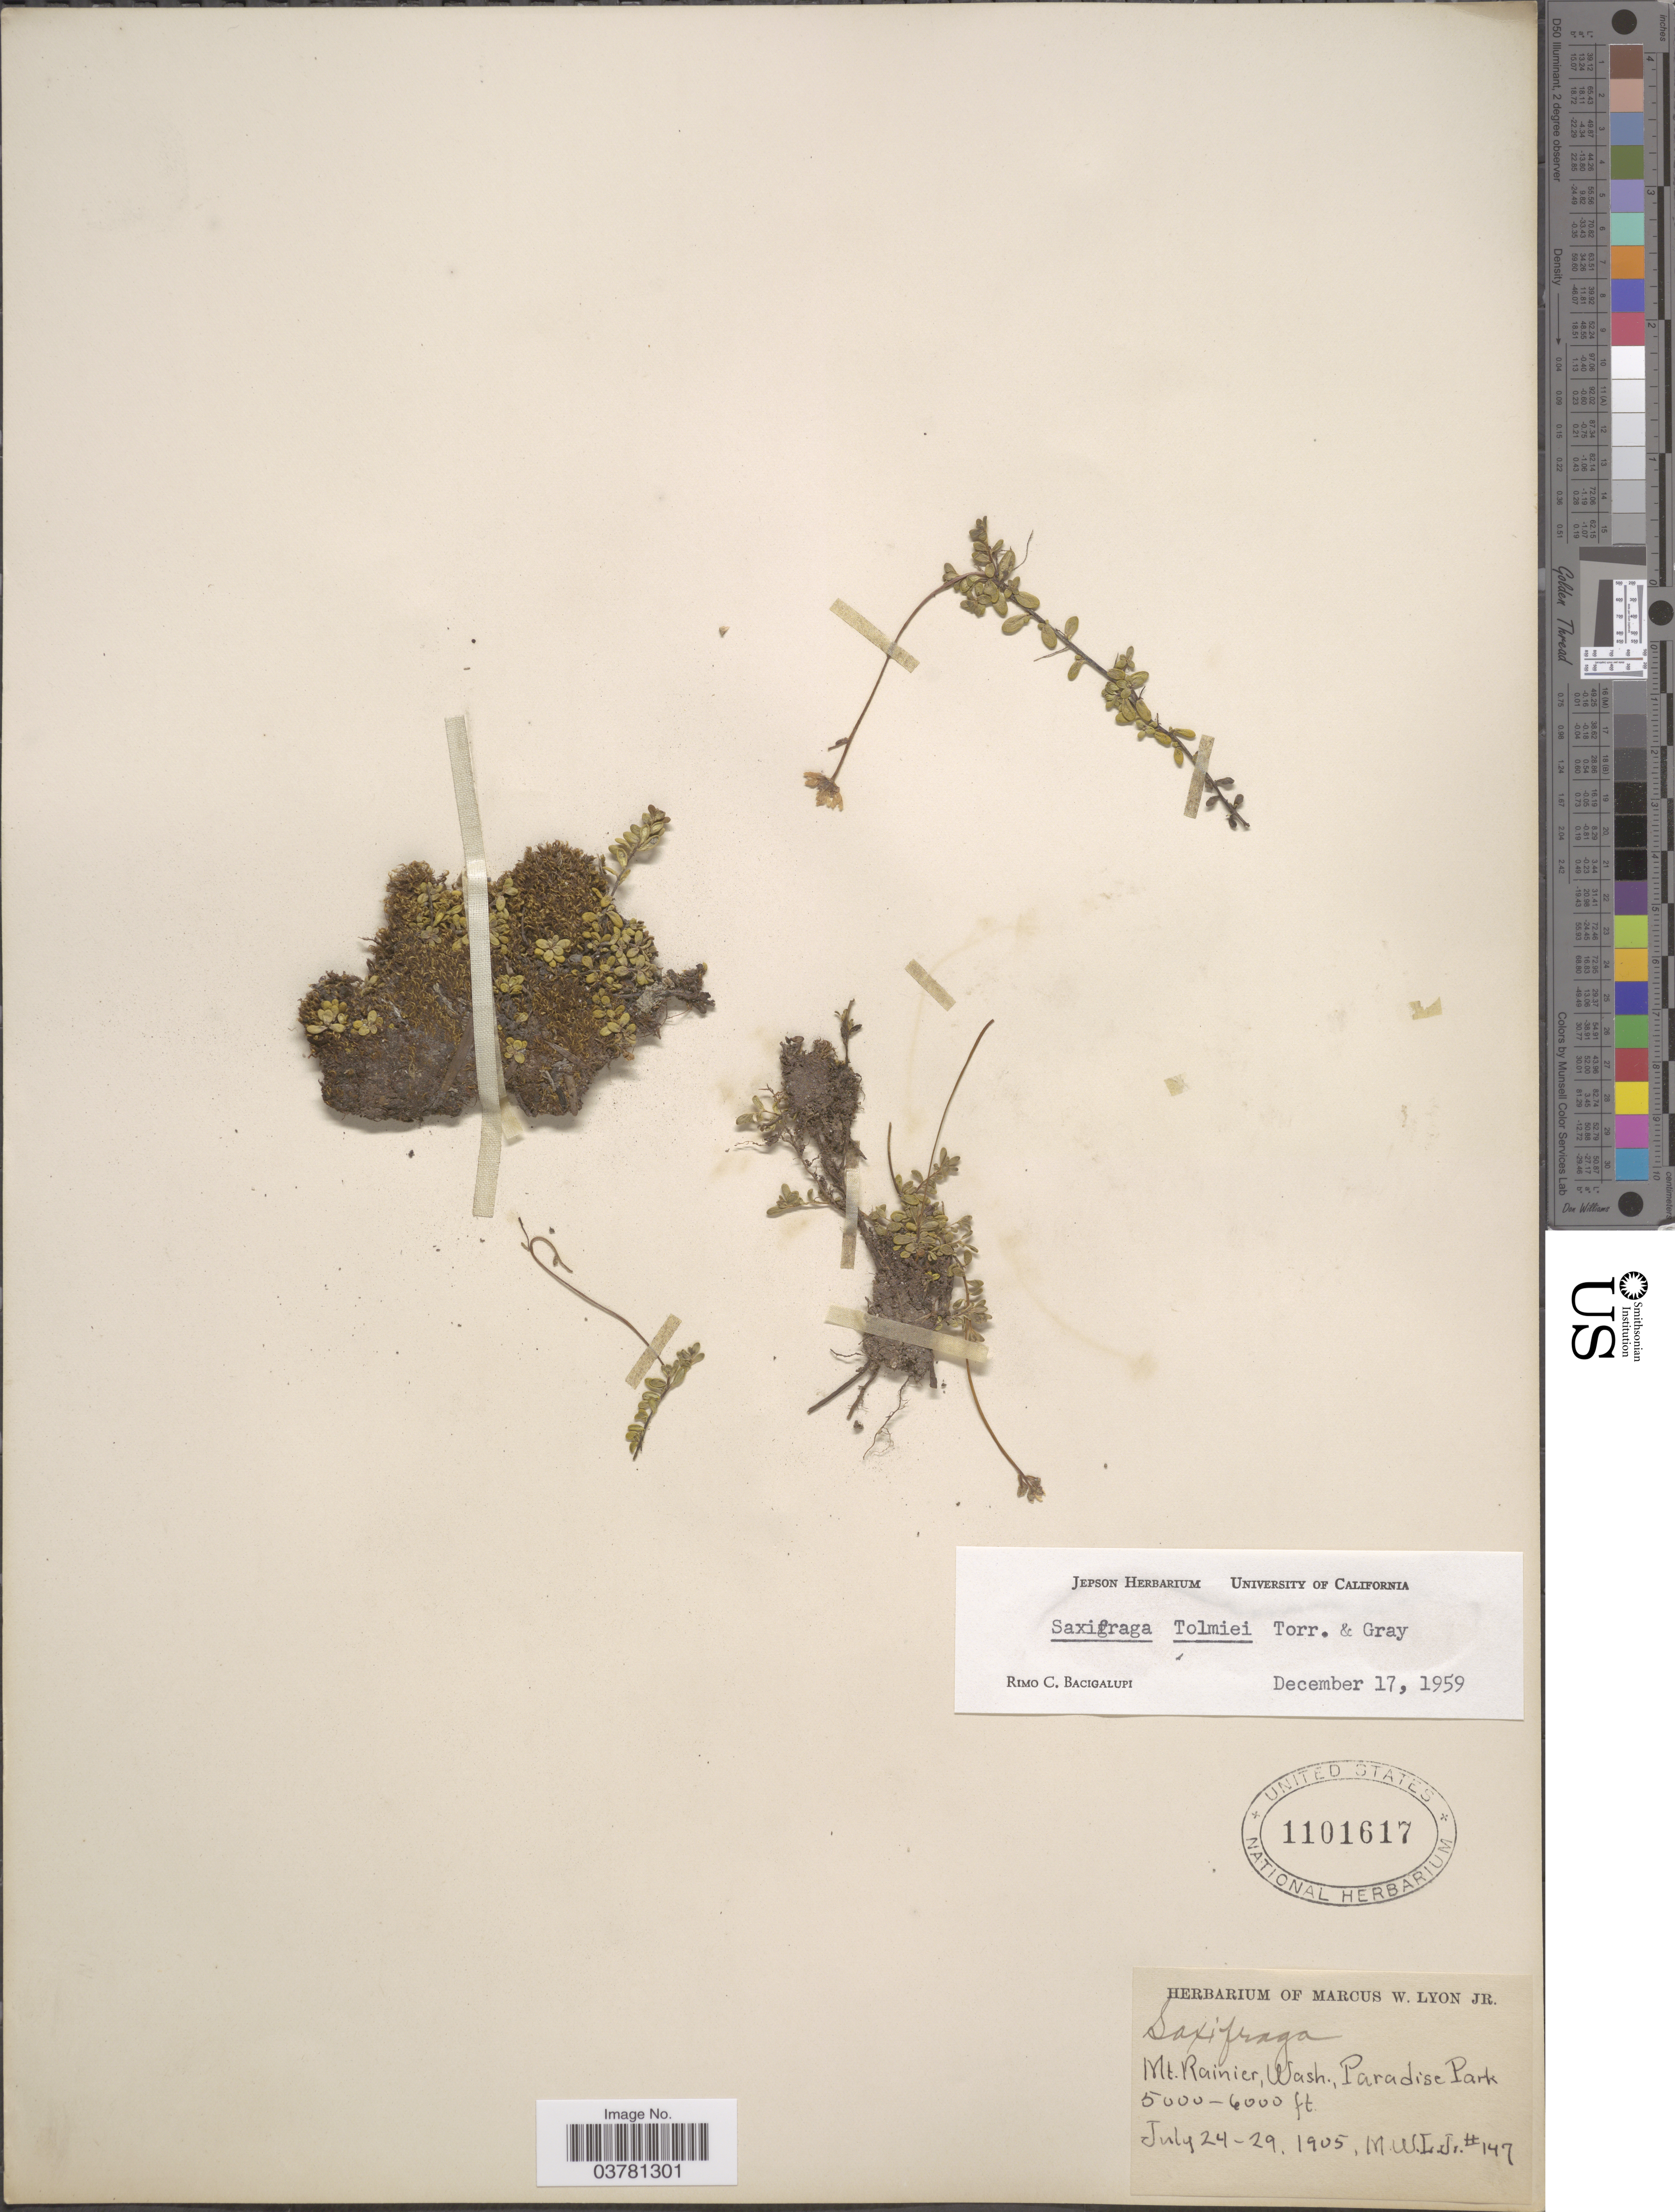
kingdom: Plantae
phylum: Tracheophyta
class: Magnoliopsida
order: Saxifragales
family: Saxifragaceae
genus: Micranthes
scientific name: Micranthes tolmiei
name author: (Torr. & A. Gray) Brouillet & Gornall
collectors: M. W. Lyon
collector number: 147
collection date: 1905-07-24/1905-07-29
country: United States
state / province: Washington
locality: Mt. Rainier, Paradise Park.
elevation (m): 1524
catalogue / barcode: US 1101617